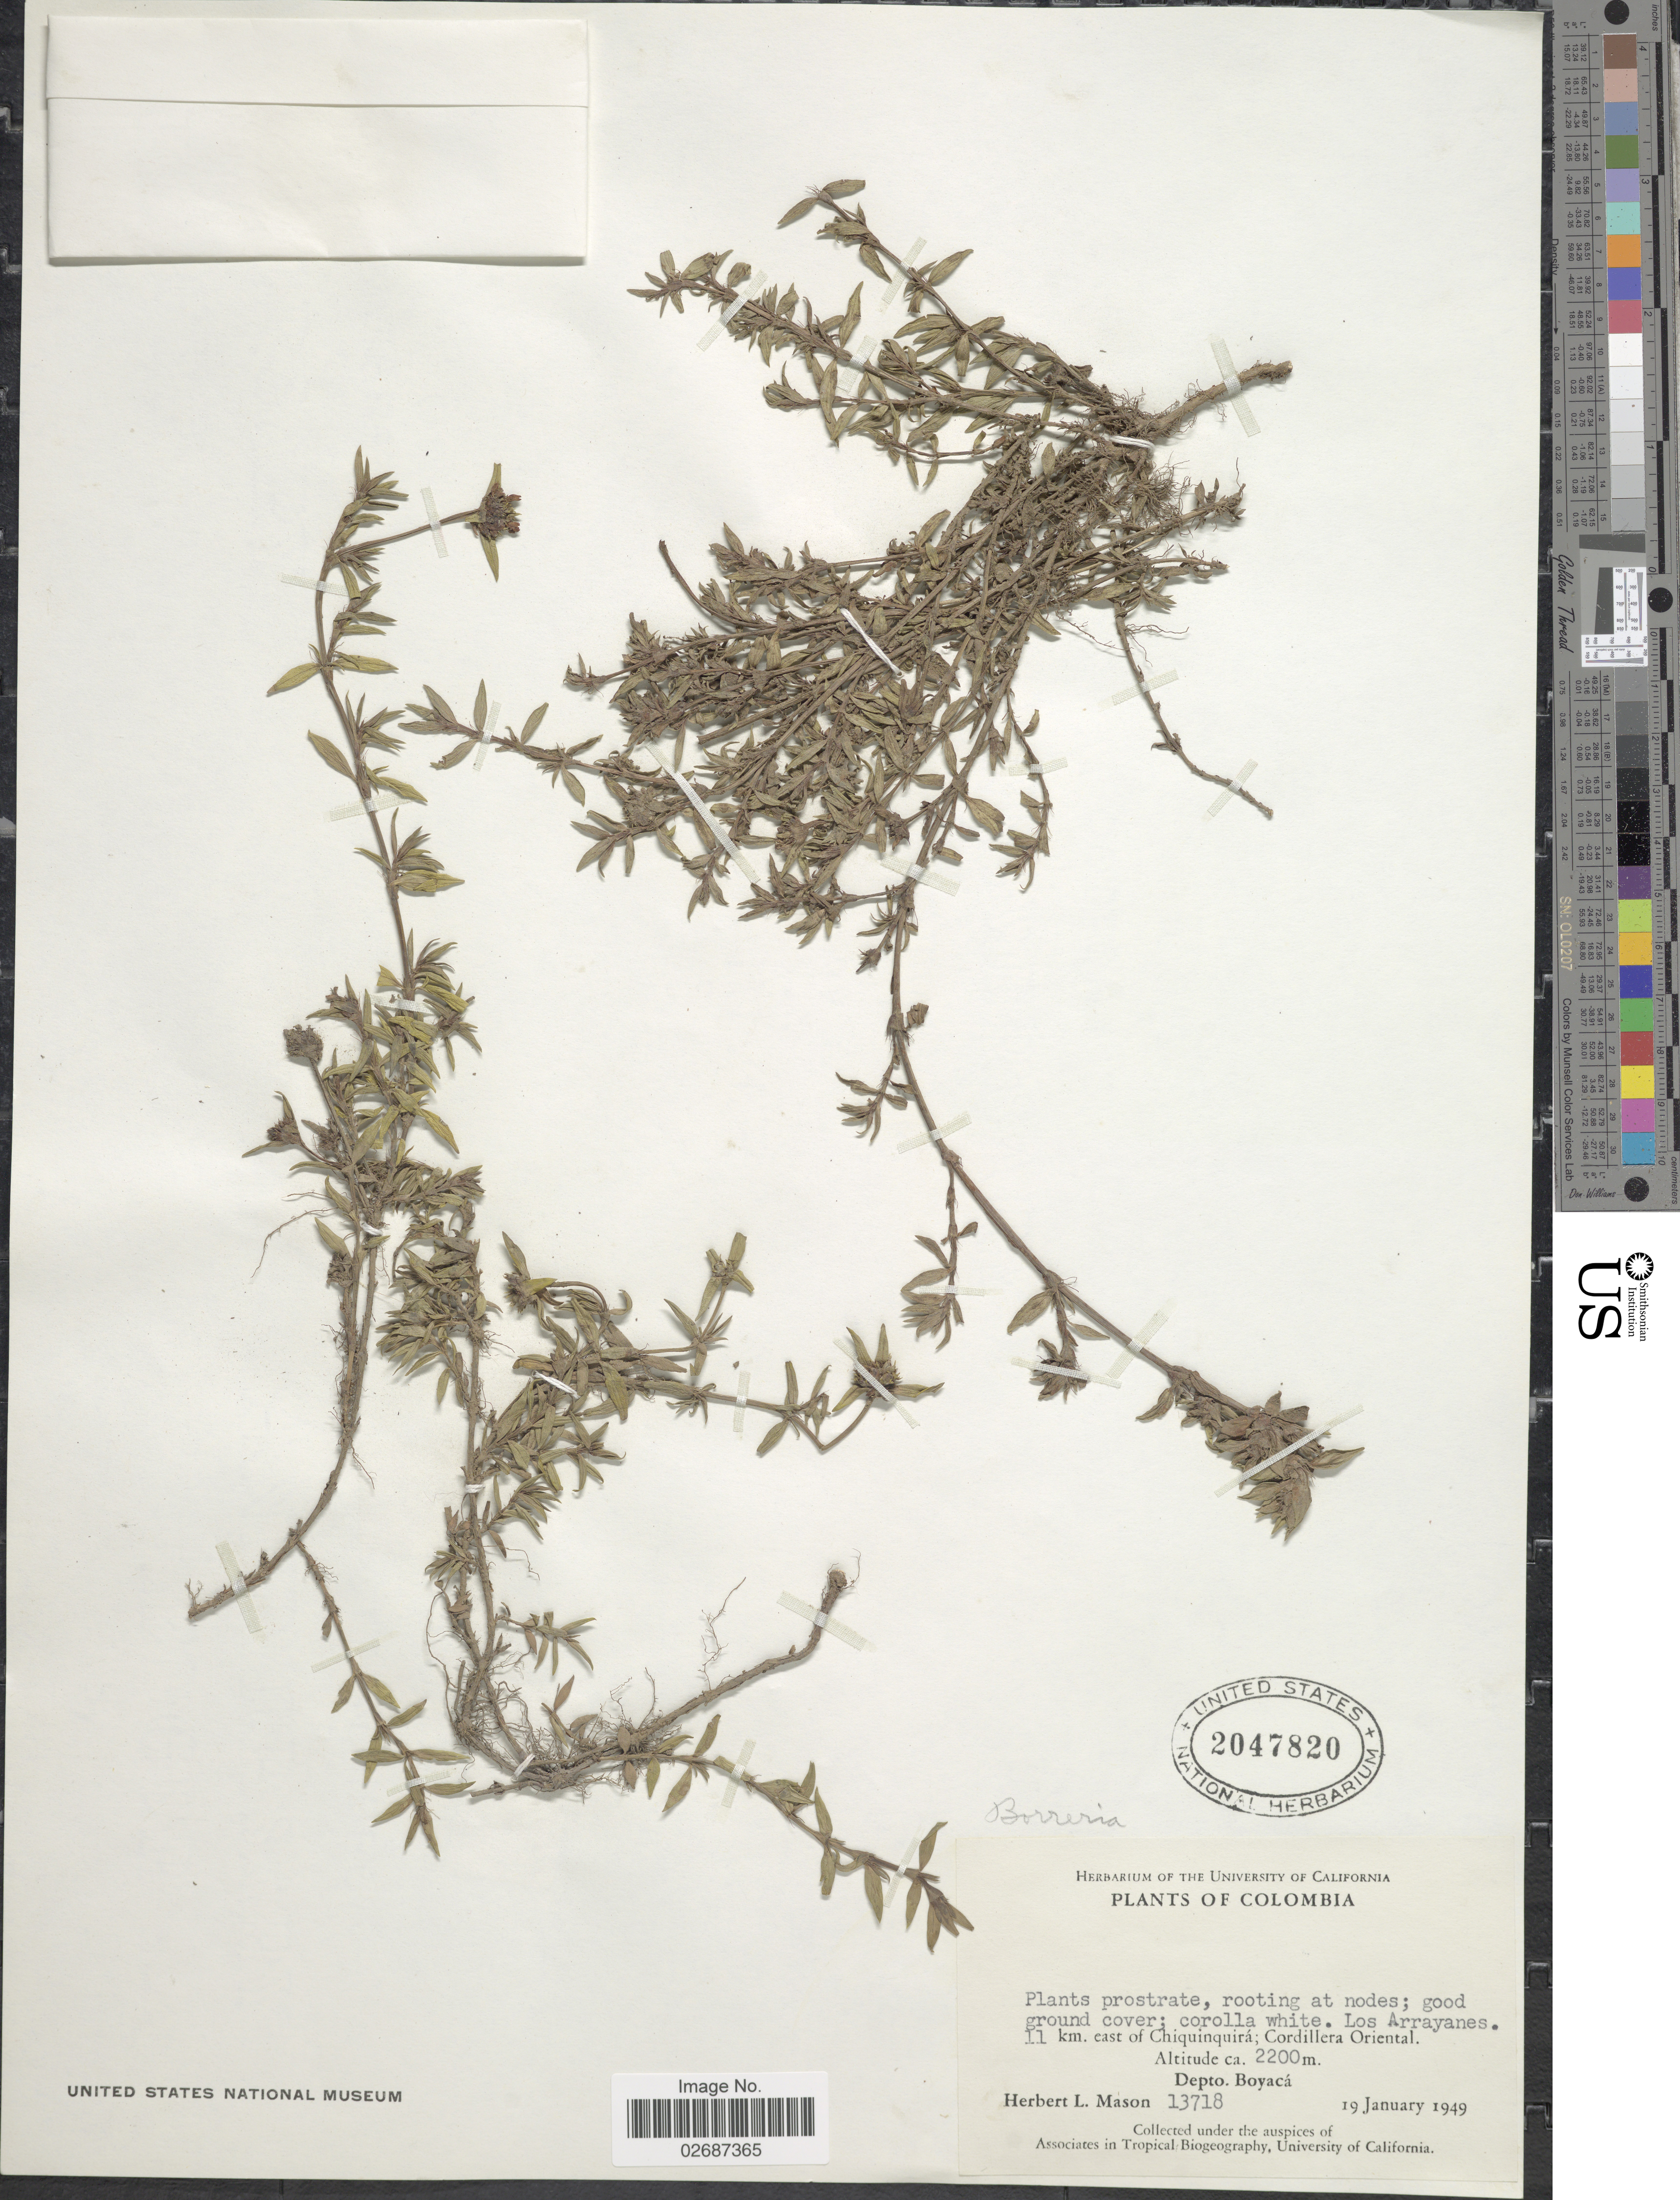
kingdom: Plantae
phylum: Tracheophyta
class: Magnoliopsida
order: Gentianales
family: Rubiaceae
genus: Borreria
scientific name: Borreria sp.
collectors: H. L. Mason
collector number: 13718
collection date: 1949-01-19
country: Colombia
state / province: Boyacá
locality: Los Arrayanes, 11 km. east of Chiquinquira; Cordillera Oriental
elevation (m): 2200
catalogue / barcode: US 2047820